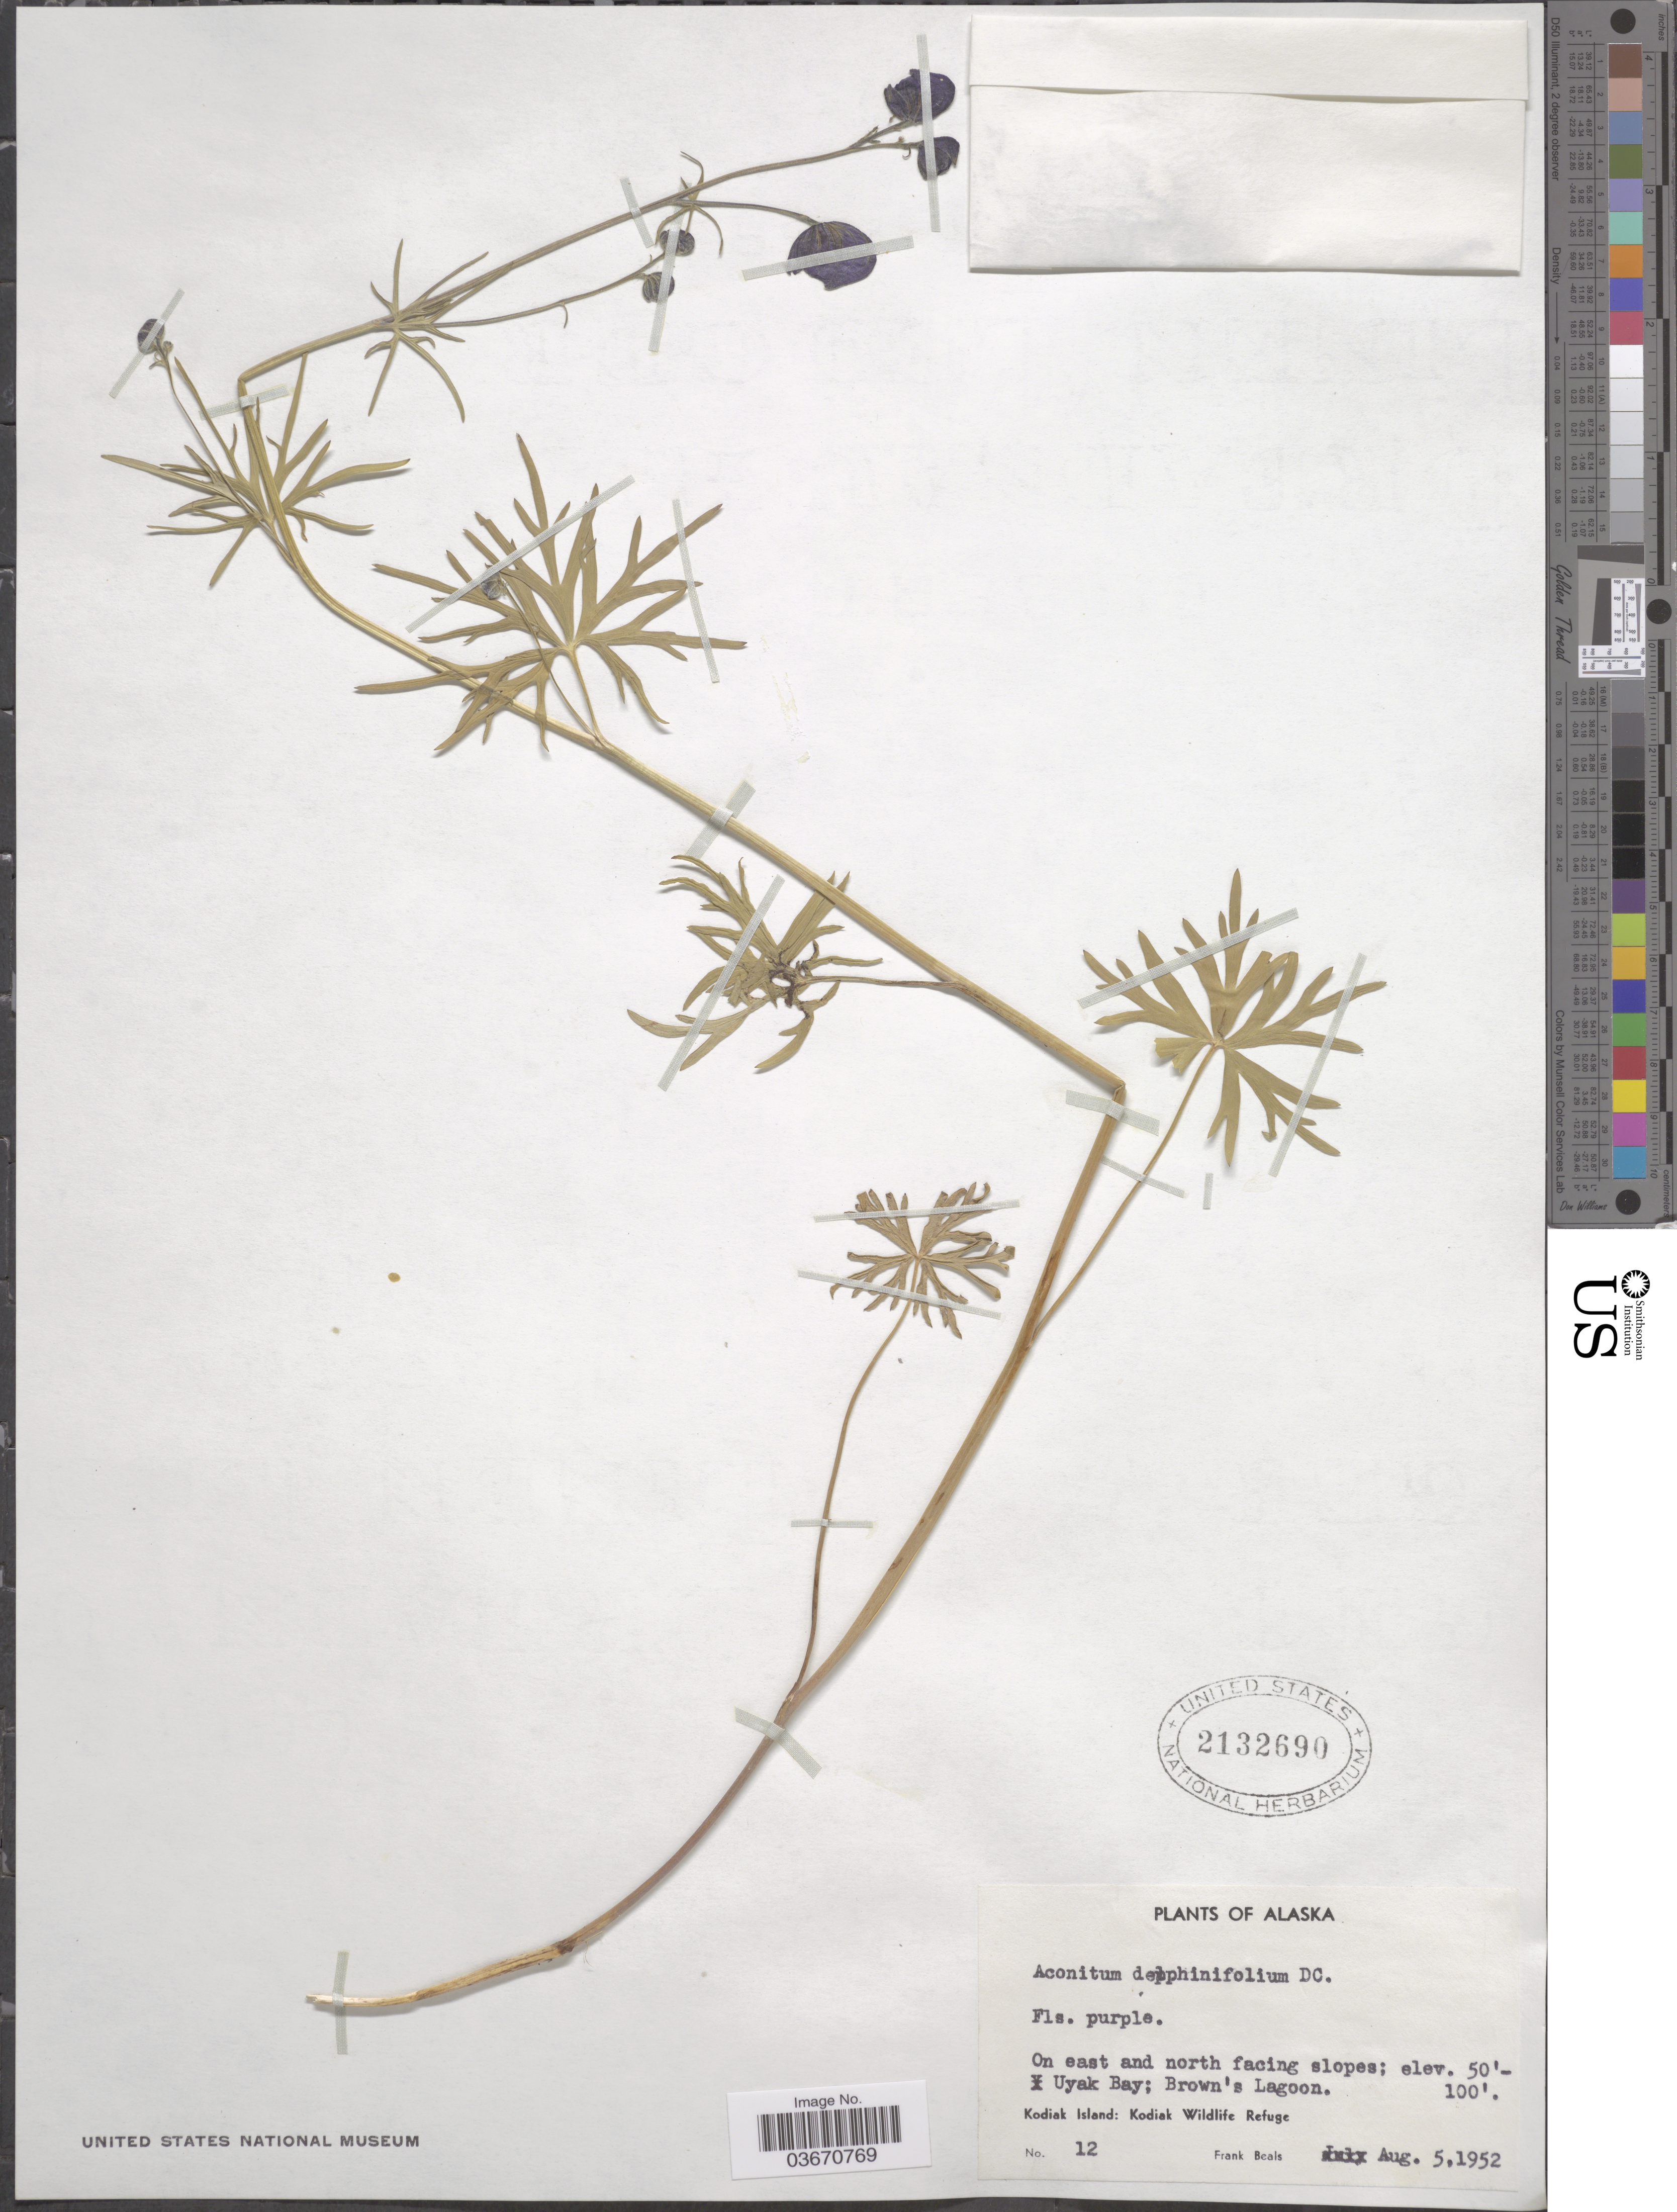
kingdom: Plantae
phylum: Tracheophyta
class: Magnoliopsida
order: Ranunculales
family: Ranunculaceae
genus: Aconitum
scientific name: Aconitum delphinifolium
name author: DC.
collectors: F. Beals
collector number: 12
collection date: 1952-08-05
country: United States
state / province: Alaska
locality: On east and north facing slopes. Uyak Bay; Brown's Lagoon. Kodiak Island: Kodiak Wildlife Refuge.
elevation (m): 15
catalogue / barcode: US 2132690